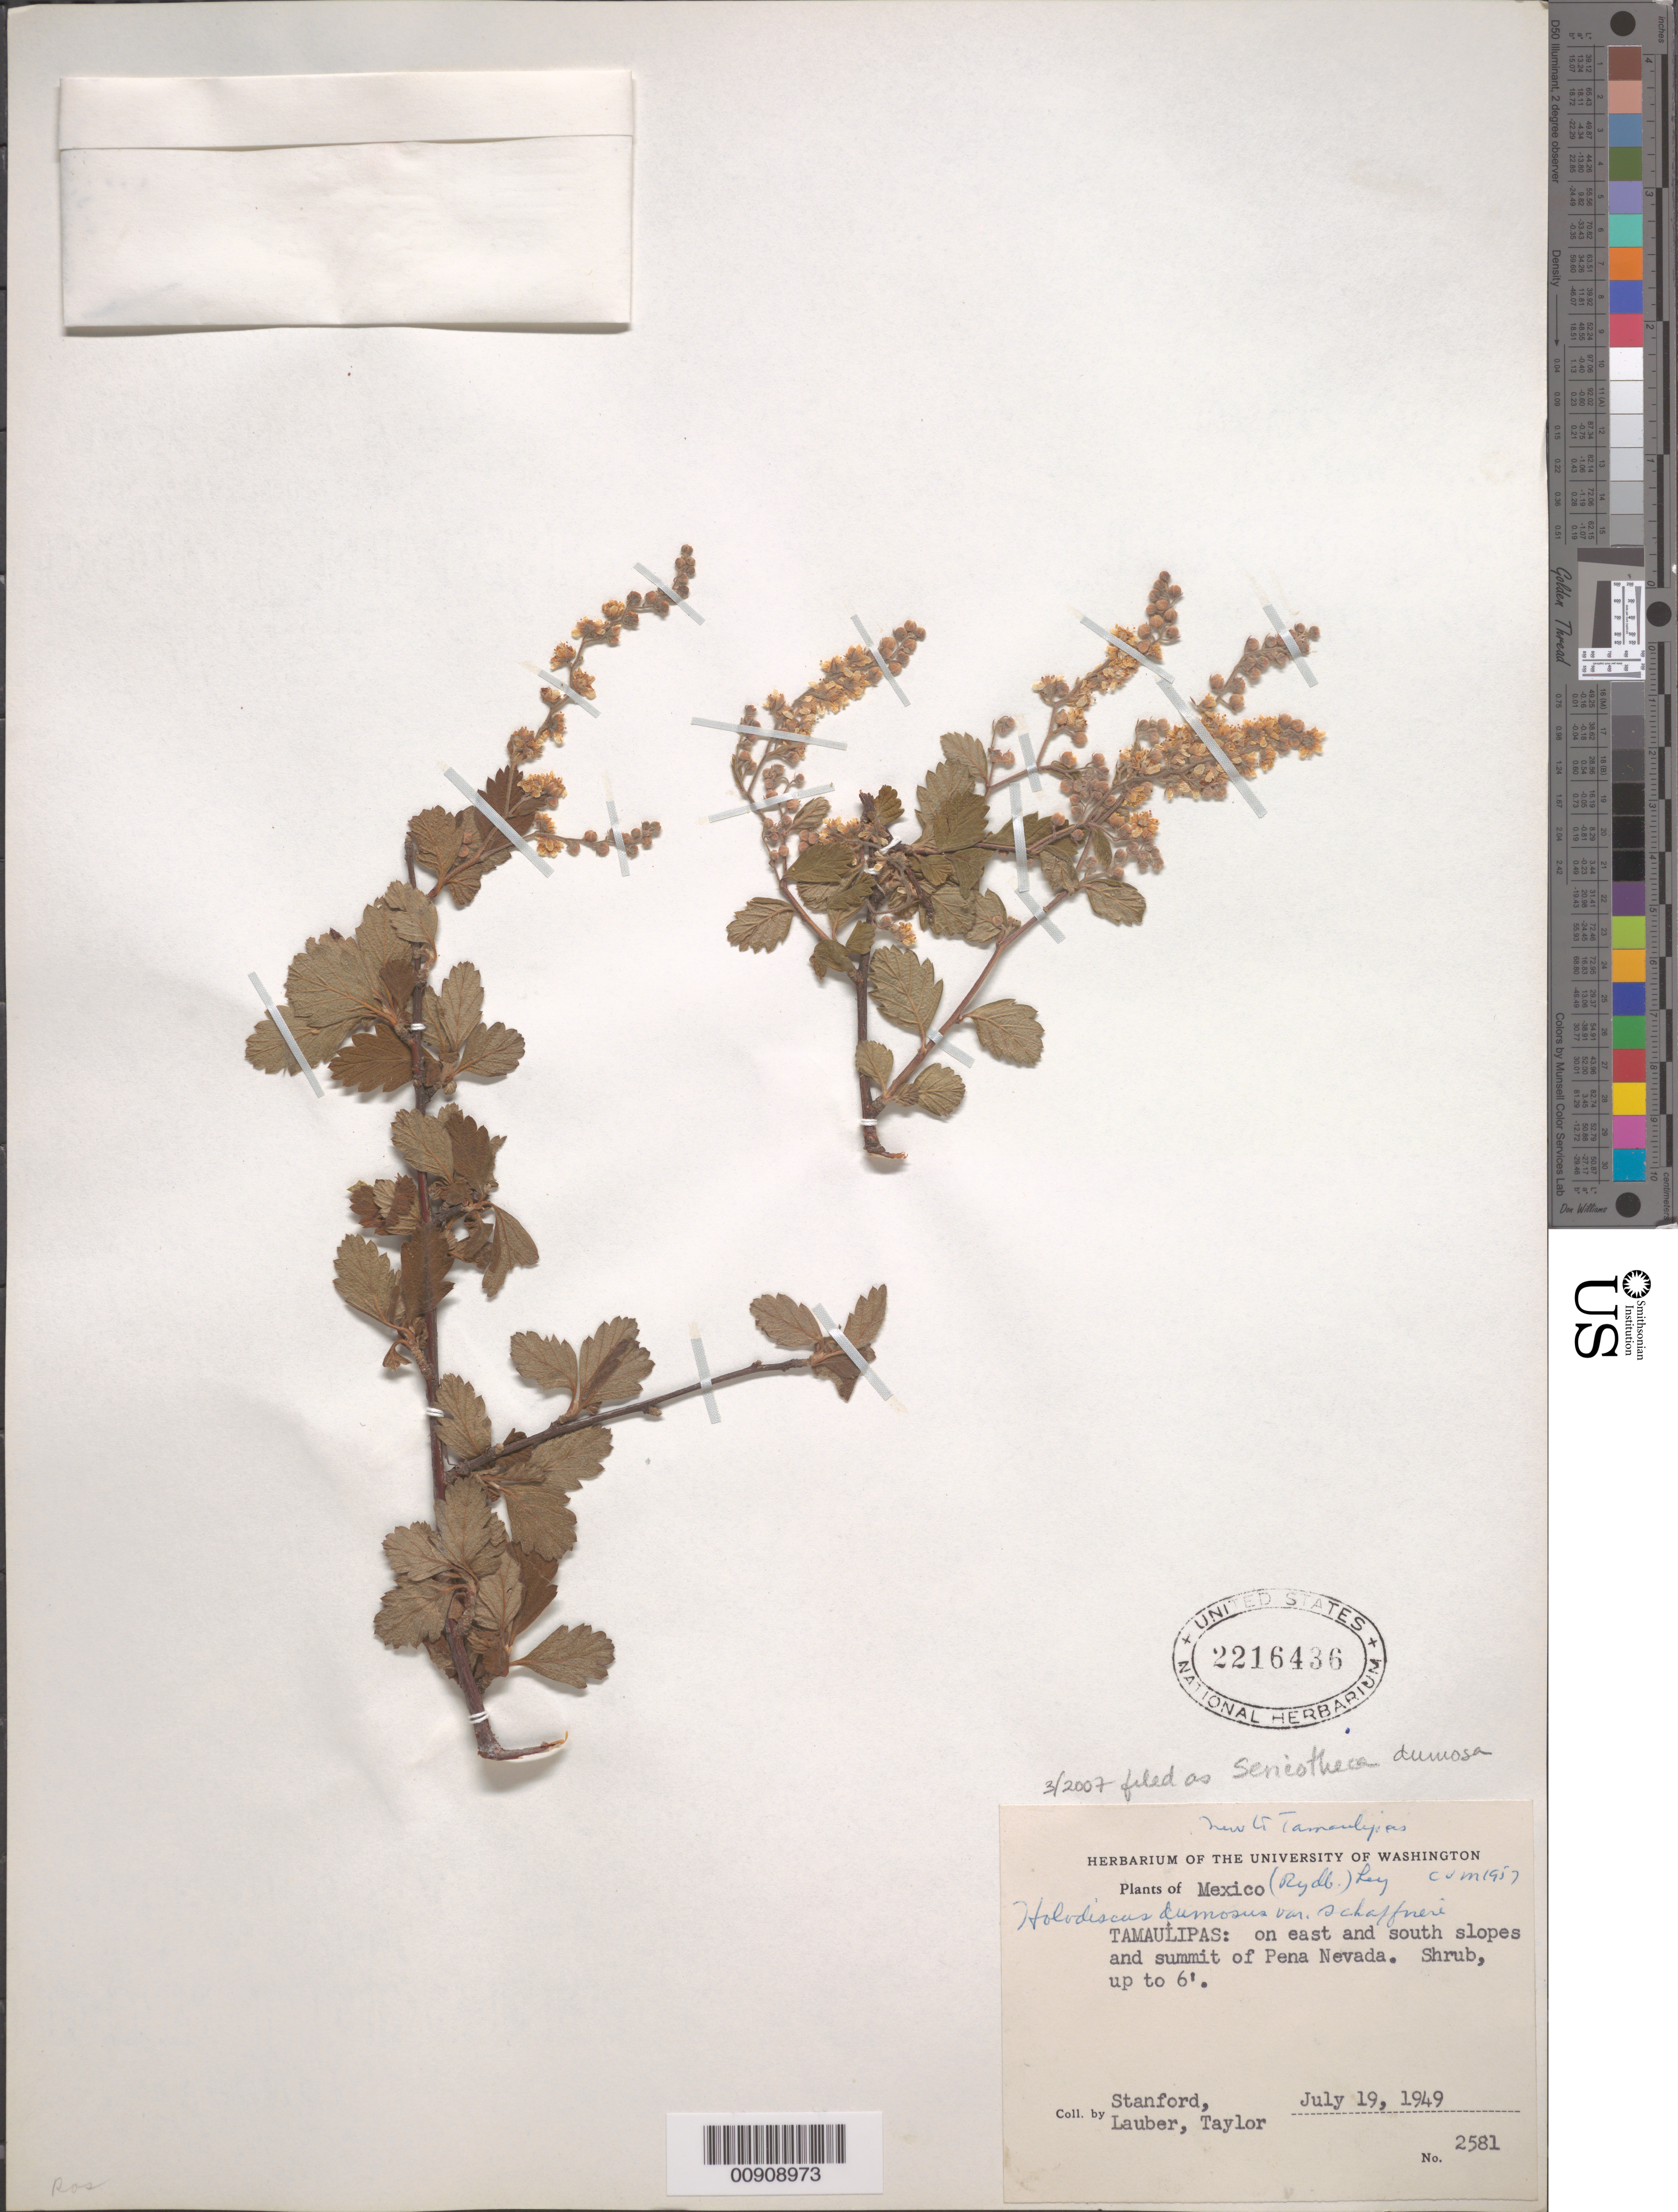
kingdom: Plantae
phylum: Tracheophyta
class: Magnoliopsida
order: Rosales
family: Rosaceae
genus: Holodiscus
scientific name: Holodiscus discolor var. dumosus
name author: Maxim. ex J.M. Coult.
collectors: -. Stanford, Lauber, -- & -- Taylor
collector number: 2581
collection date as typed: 19 Jul 1949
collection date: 1949-07-19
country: Mexico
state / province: Tamaulipas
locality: On SE slopes and summit of Peña Nevada, Tamaulipas.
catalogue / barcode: US 2216436